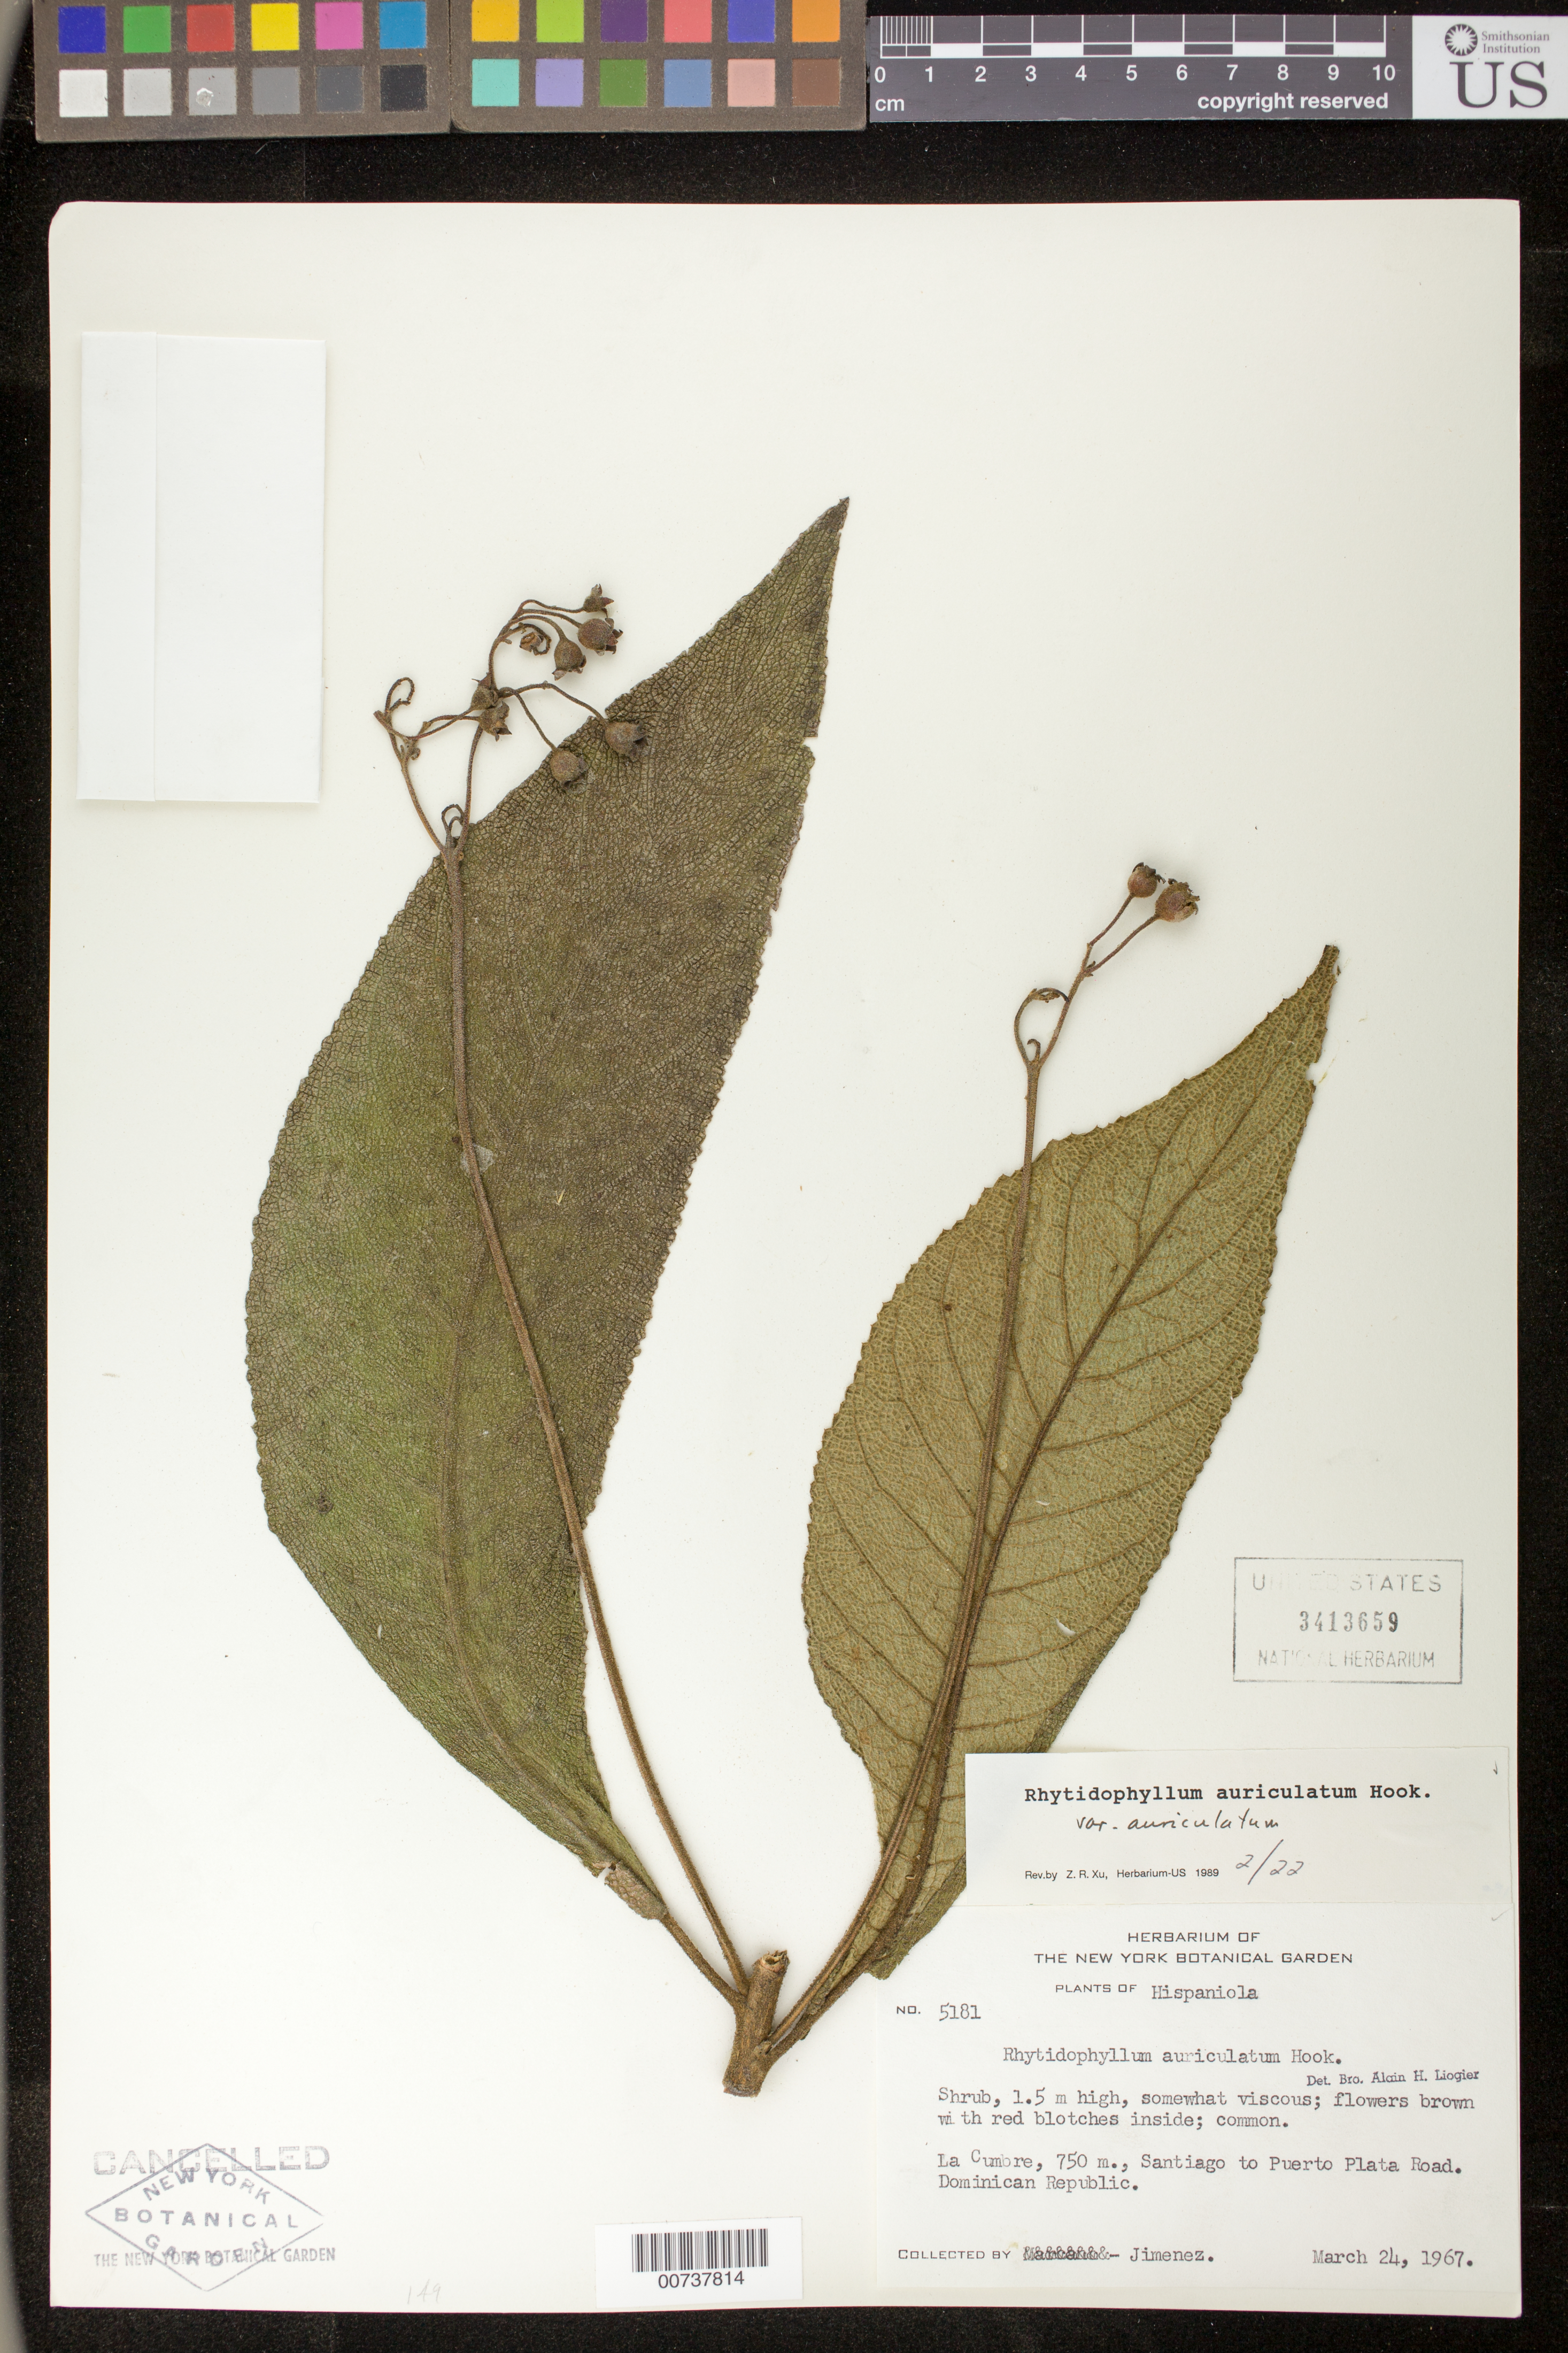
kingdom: Plantae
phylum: Tracheophyta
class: Magnoliopsida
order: Lamiales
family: Gesneriaceae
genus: Rhytidophyllum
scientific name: Rhytidophyllum auriculatum var. angustatum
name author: Urb.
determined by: Xu, Z. R.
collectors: J. J. Jiménez Almonte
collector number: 5181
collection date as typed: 24 Mar 1967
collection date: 1967-03-24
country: Dominican Republic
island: Hispaniola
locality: La Cumbre, Santiago to Puerto Plata Road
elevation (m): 750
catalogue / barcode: US 3413659